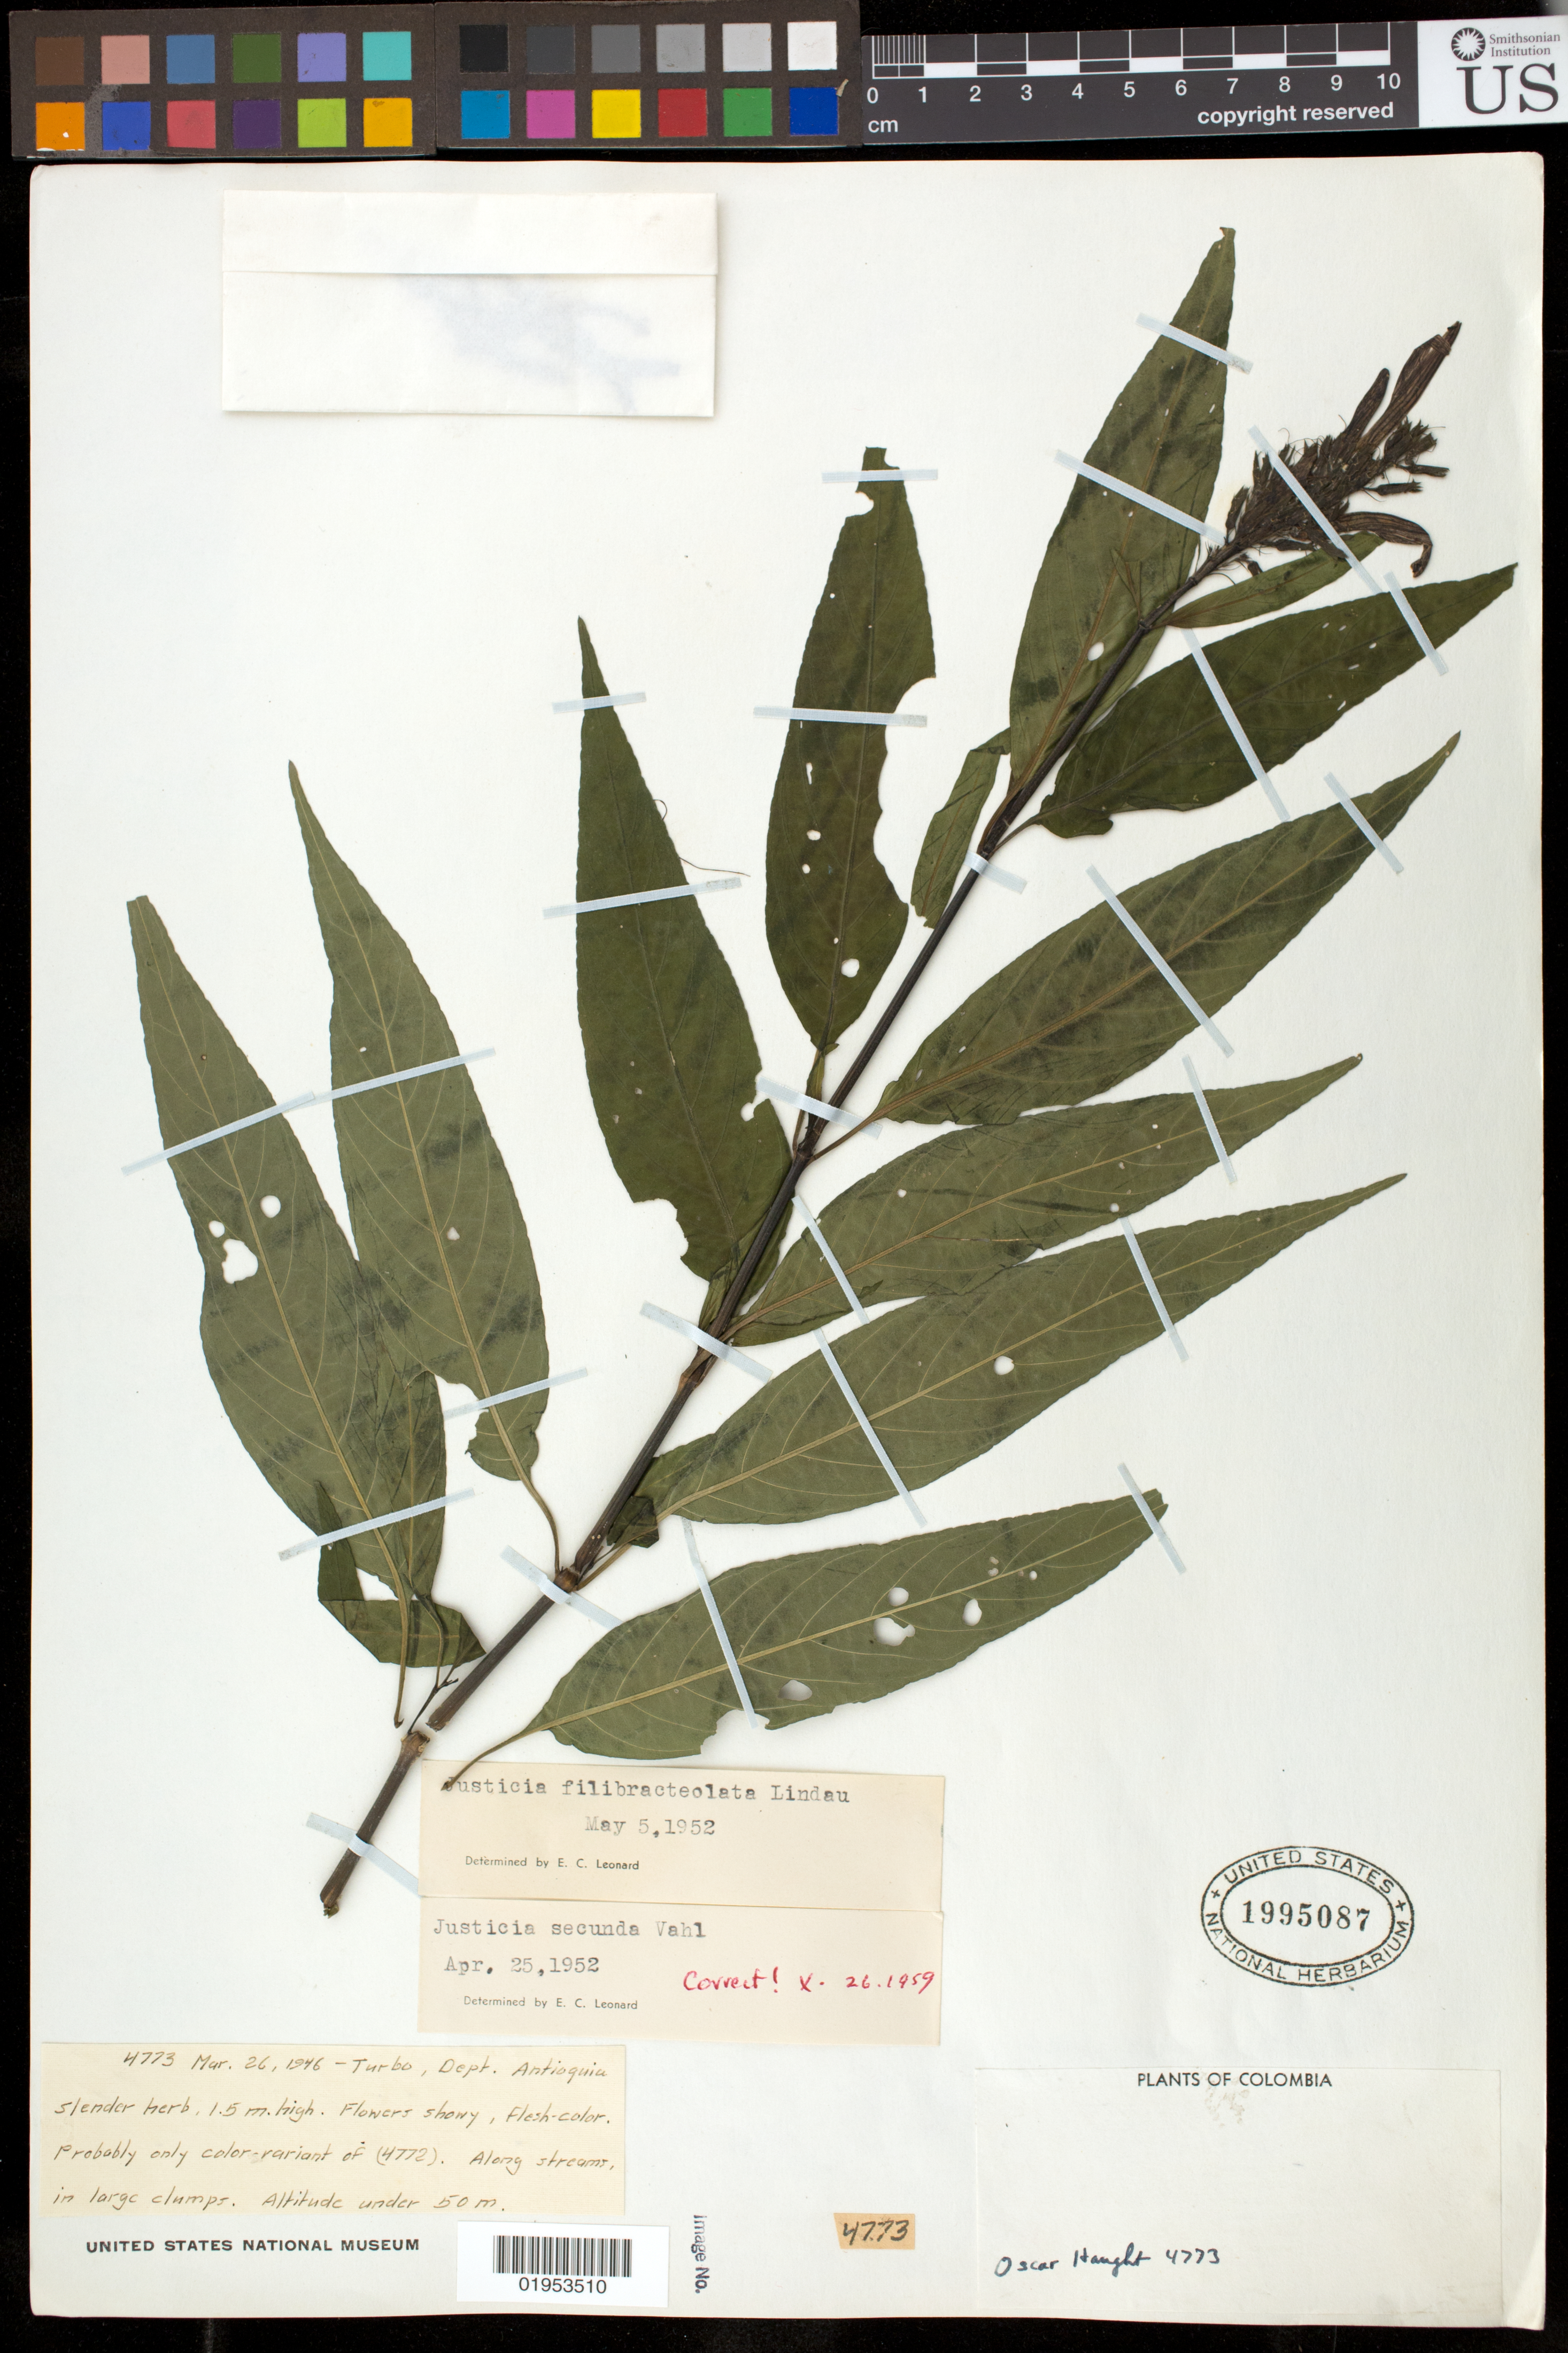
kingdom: Plantae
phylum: Tracheophyta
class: Magnoliopsida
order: Lamiales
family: Acanthaceae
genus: Justicia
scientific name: Justicia secunda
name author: Vahl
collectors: O. Haught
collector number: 4773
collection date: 1946-03-26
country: Colombia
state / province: Antioquia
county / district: Turbo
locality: Turbo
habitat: Along stream, in large clumps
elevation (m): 0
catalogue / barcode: US 1995087